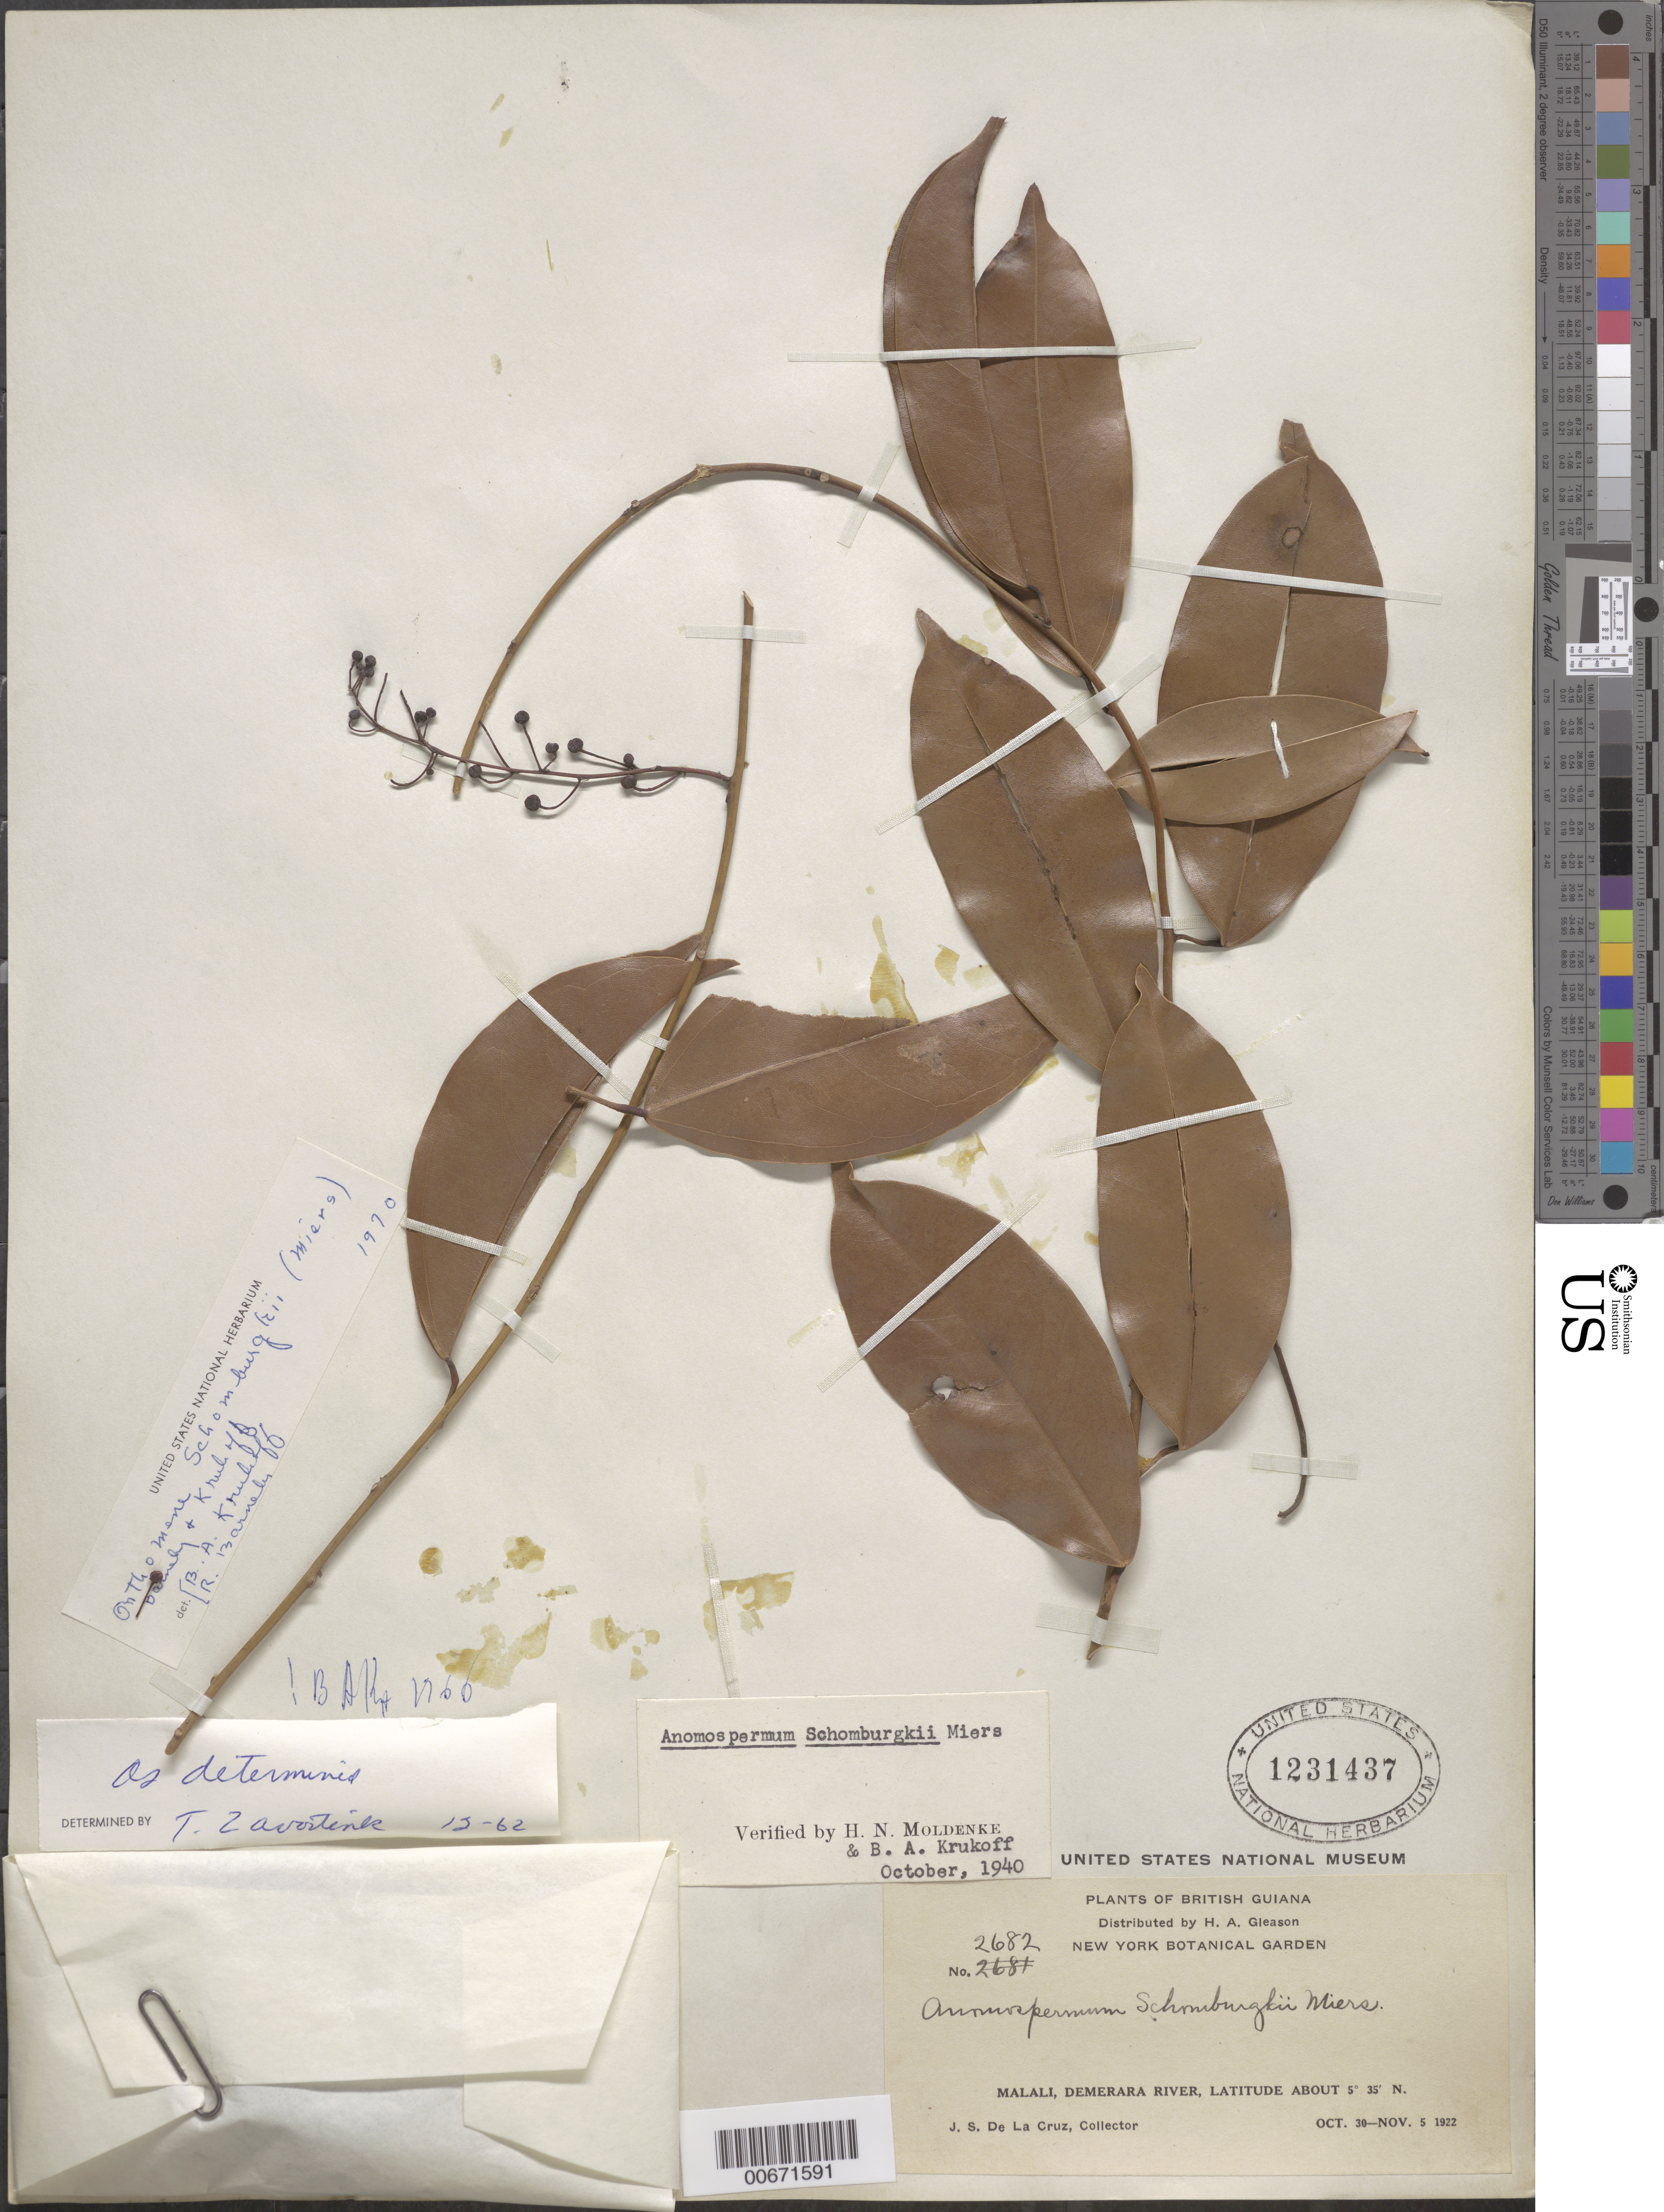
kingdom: Plantae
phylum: Tracheophyta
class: Magnoliopsida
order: Ranunculales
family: Menispermaceae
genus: Anomospermum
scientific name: Anomospermum schomburgkii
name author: Miers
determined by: Strong, Mark T., (BOT), Smithsonian Institution - National Museum of Natural History (UNITED STATES)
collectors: J. S. de la Cruz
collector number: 2682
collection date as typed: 30-Oct-22 to 5-Nov-22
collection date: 1922-10-30/1922-11-05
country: Guyana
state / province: U. Demerara-Berbice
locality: Malali, Demerara R.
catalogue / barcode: US 1231437